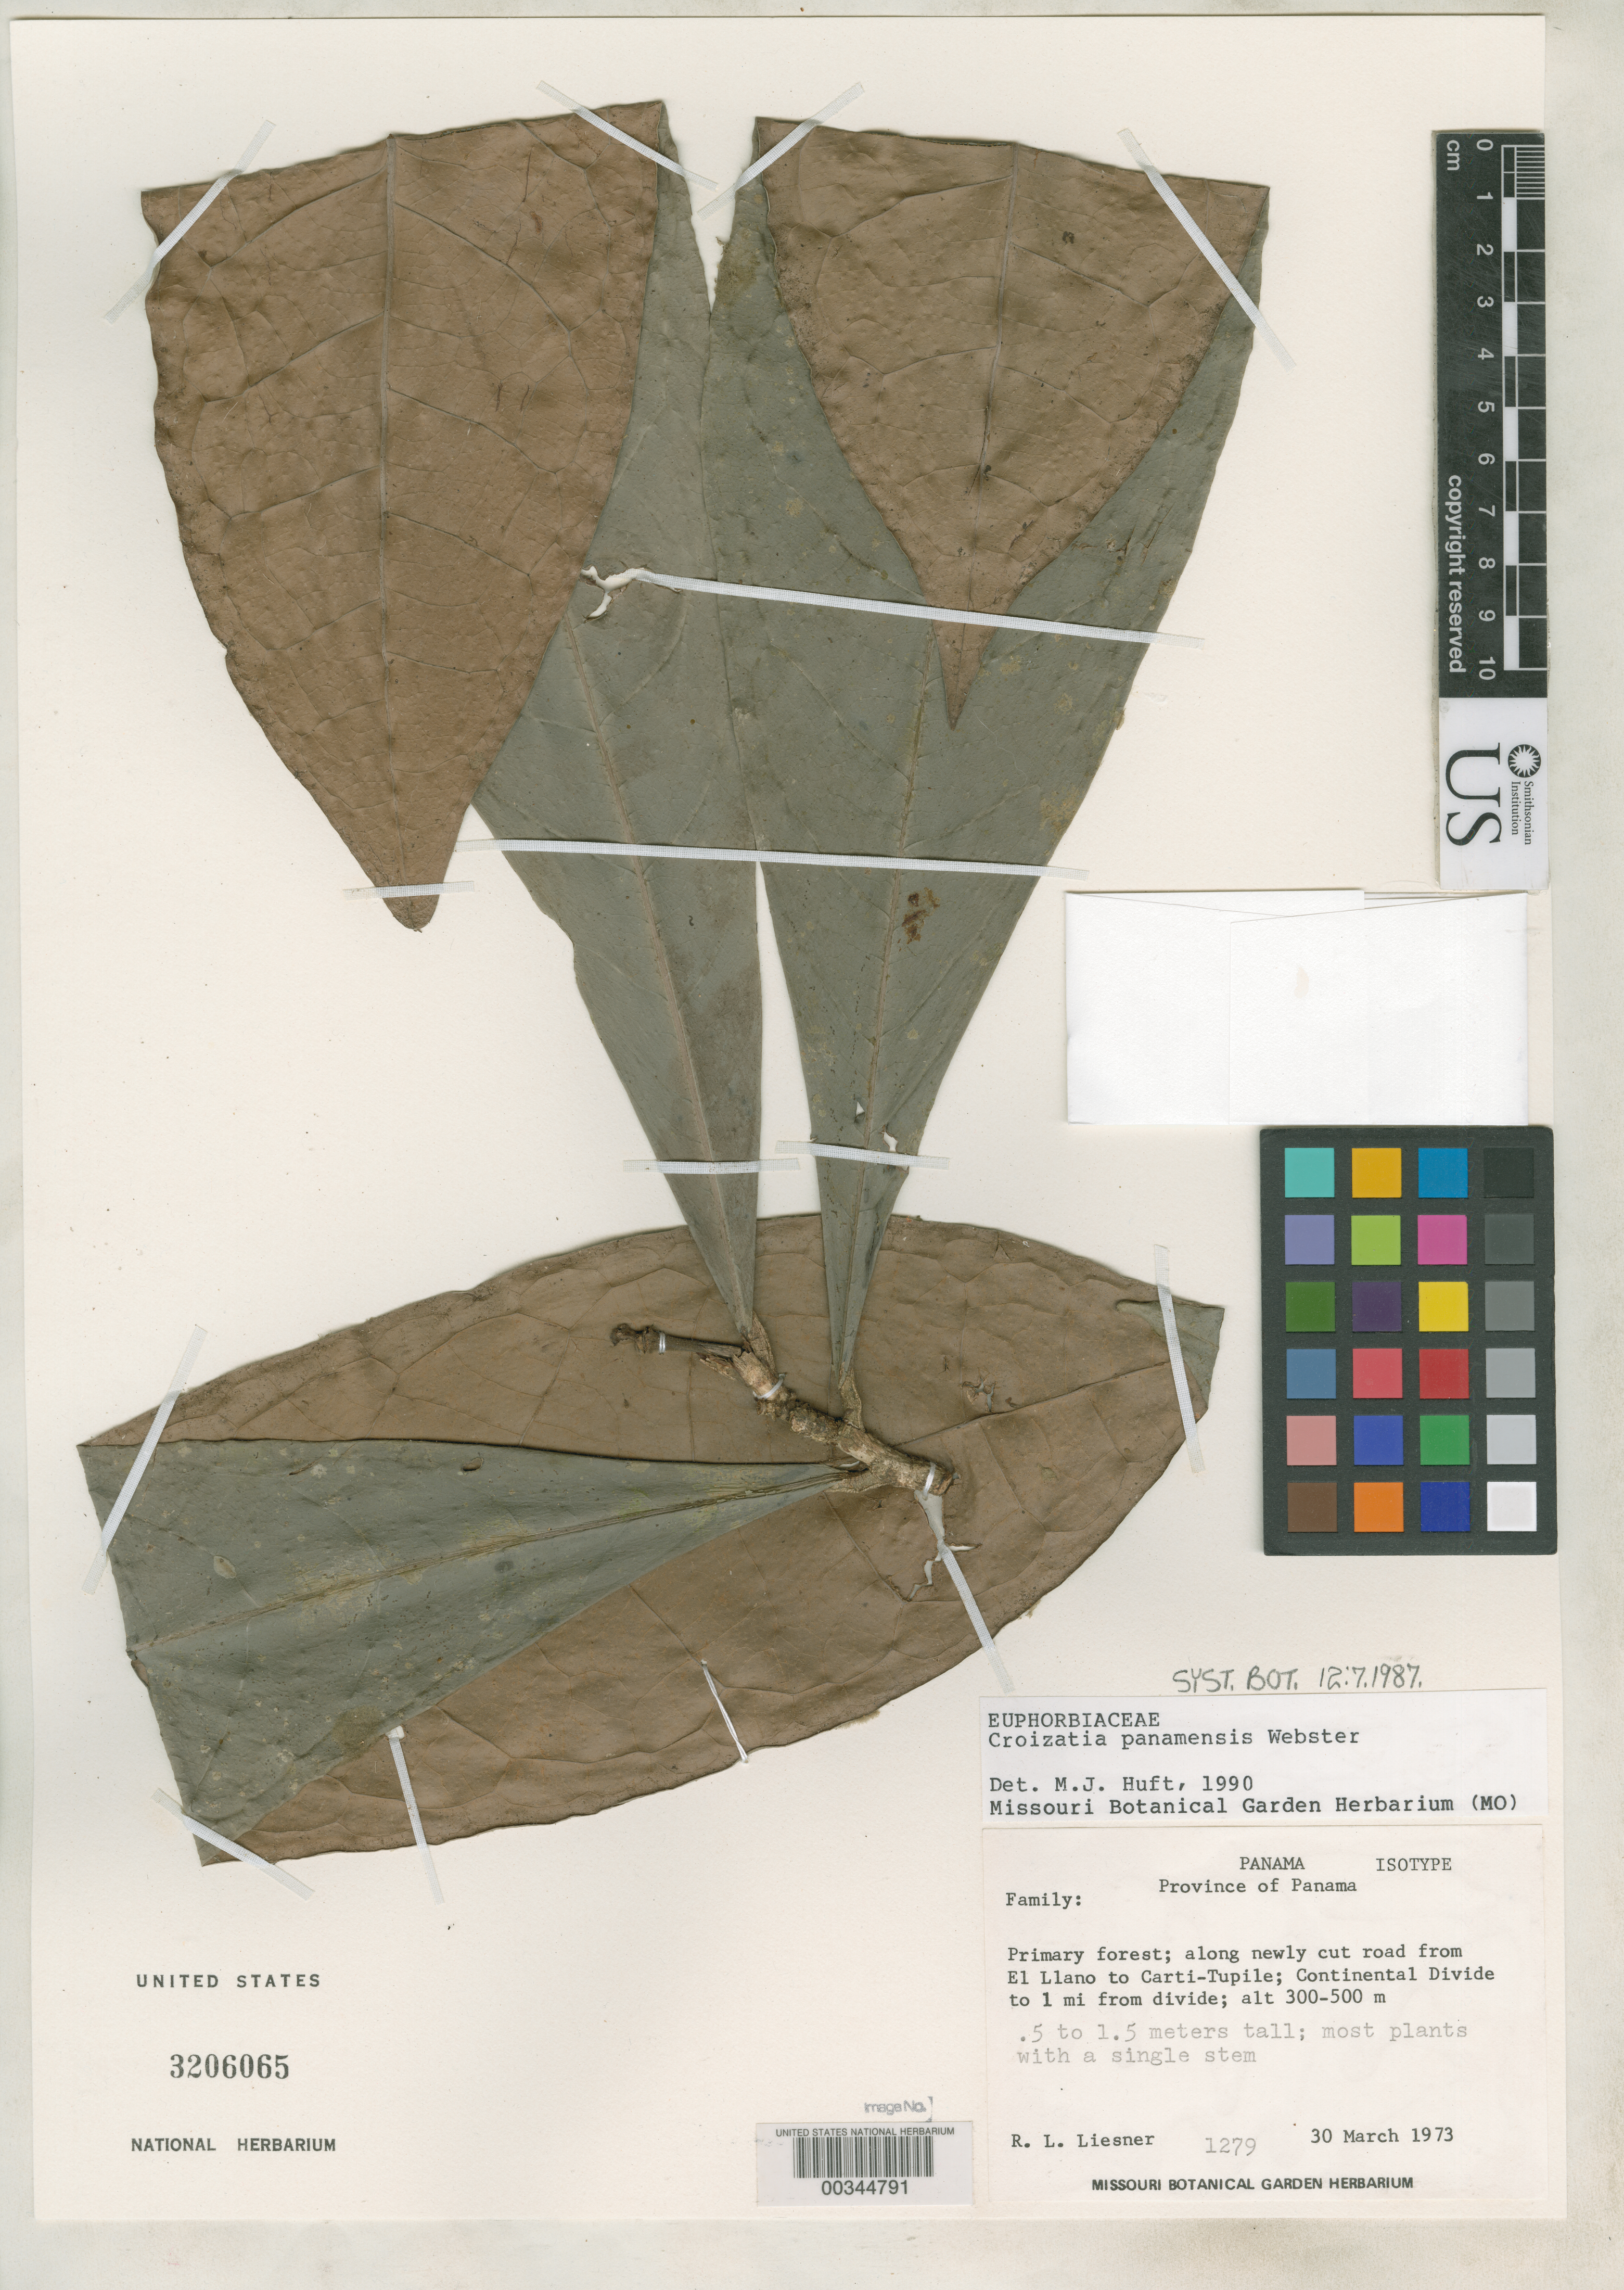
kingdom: Plantae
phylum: Tracheophyta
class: Magnoliopsida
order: Malpighiales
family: Phyllanthaceae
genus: Croizatia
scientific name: Croizatia panamensis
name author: G.L. Webster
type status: Isotype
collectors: R. L. Liesner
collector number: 1279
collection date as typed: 30 Mar 1973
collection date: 1973-03-30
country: Panama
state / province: Panamá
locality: Road from El Llano to Carti-Tupile, Continental Divide to 1 mi from divide.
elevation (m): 300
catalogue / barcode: US 3206065